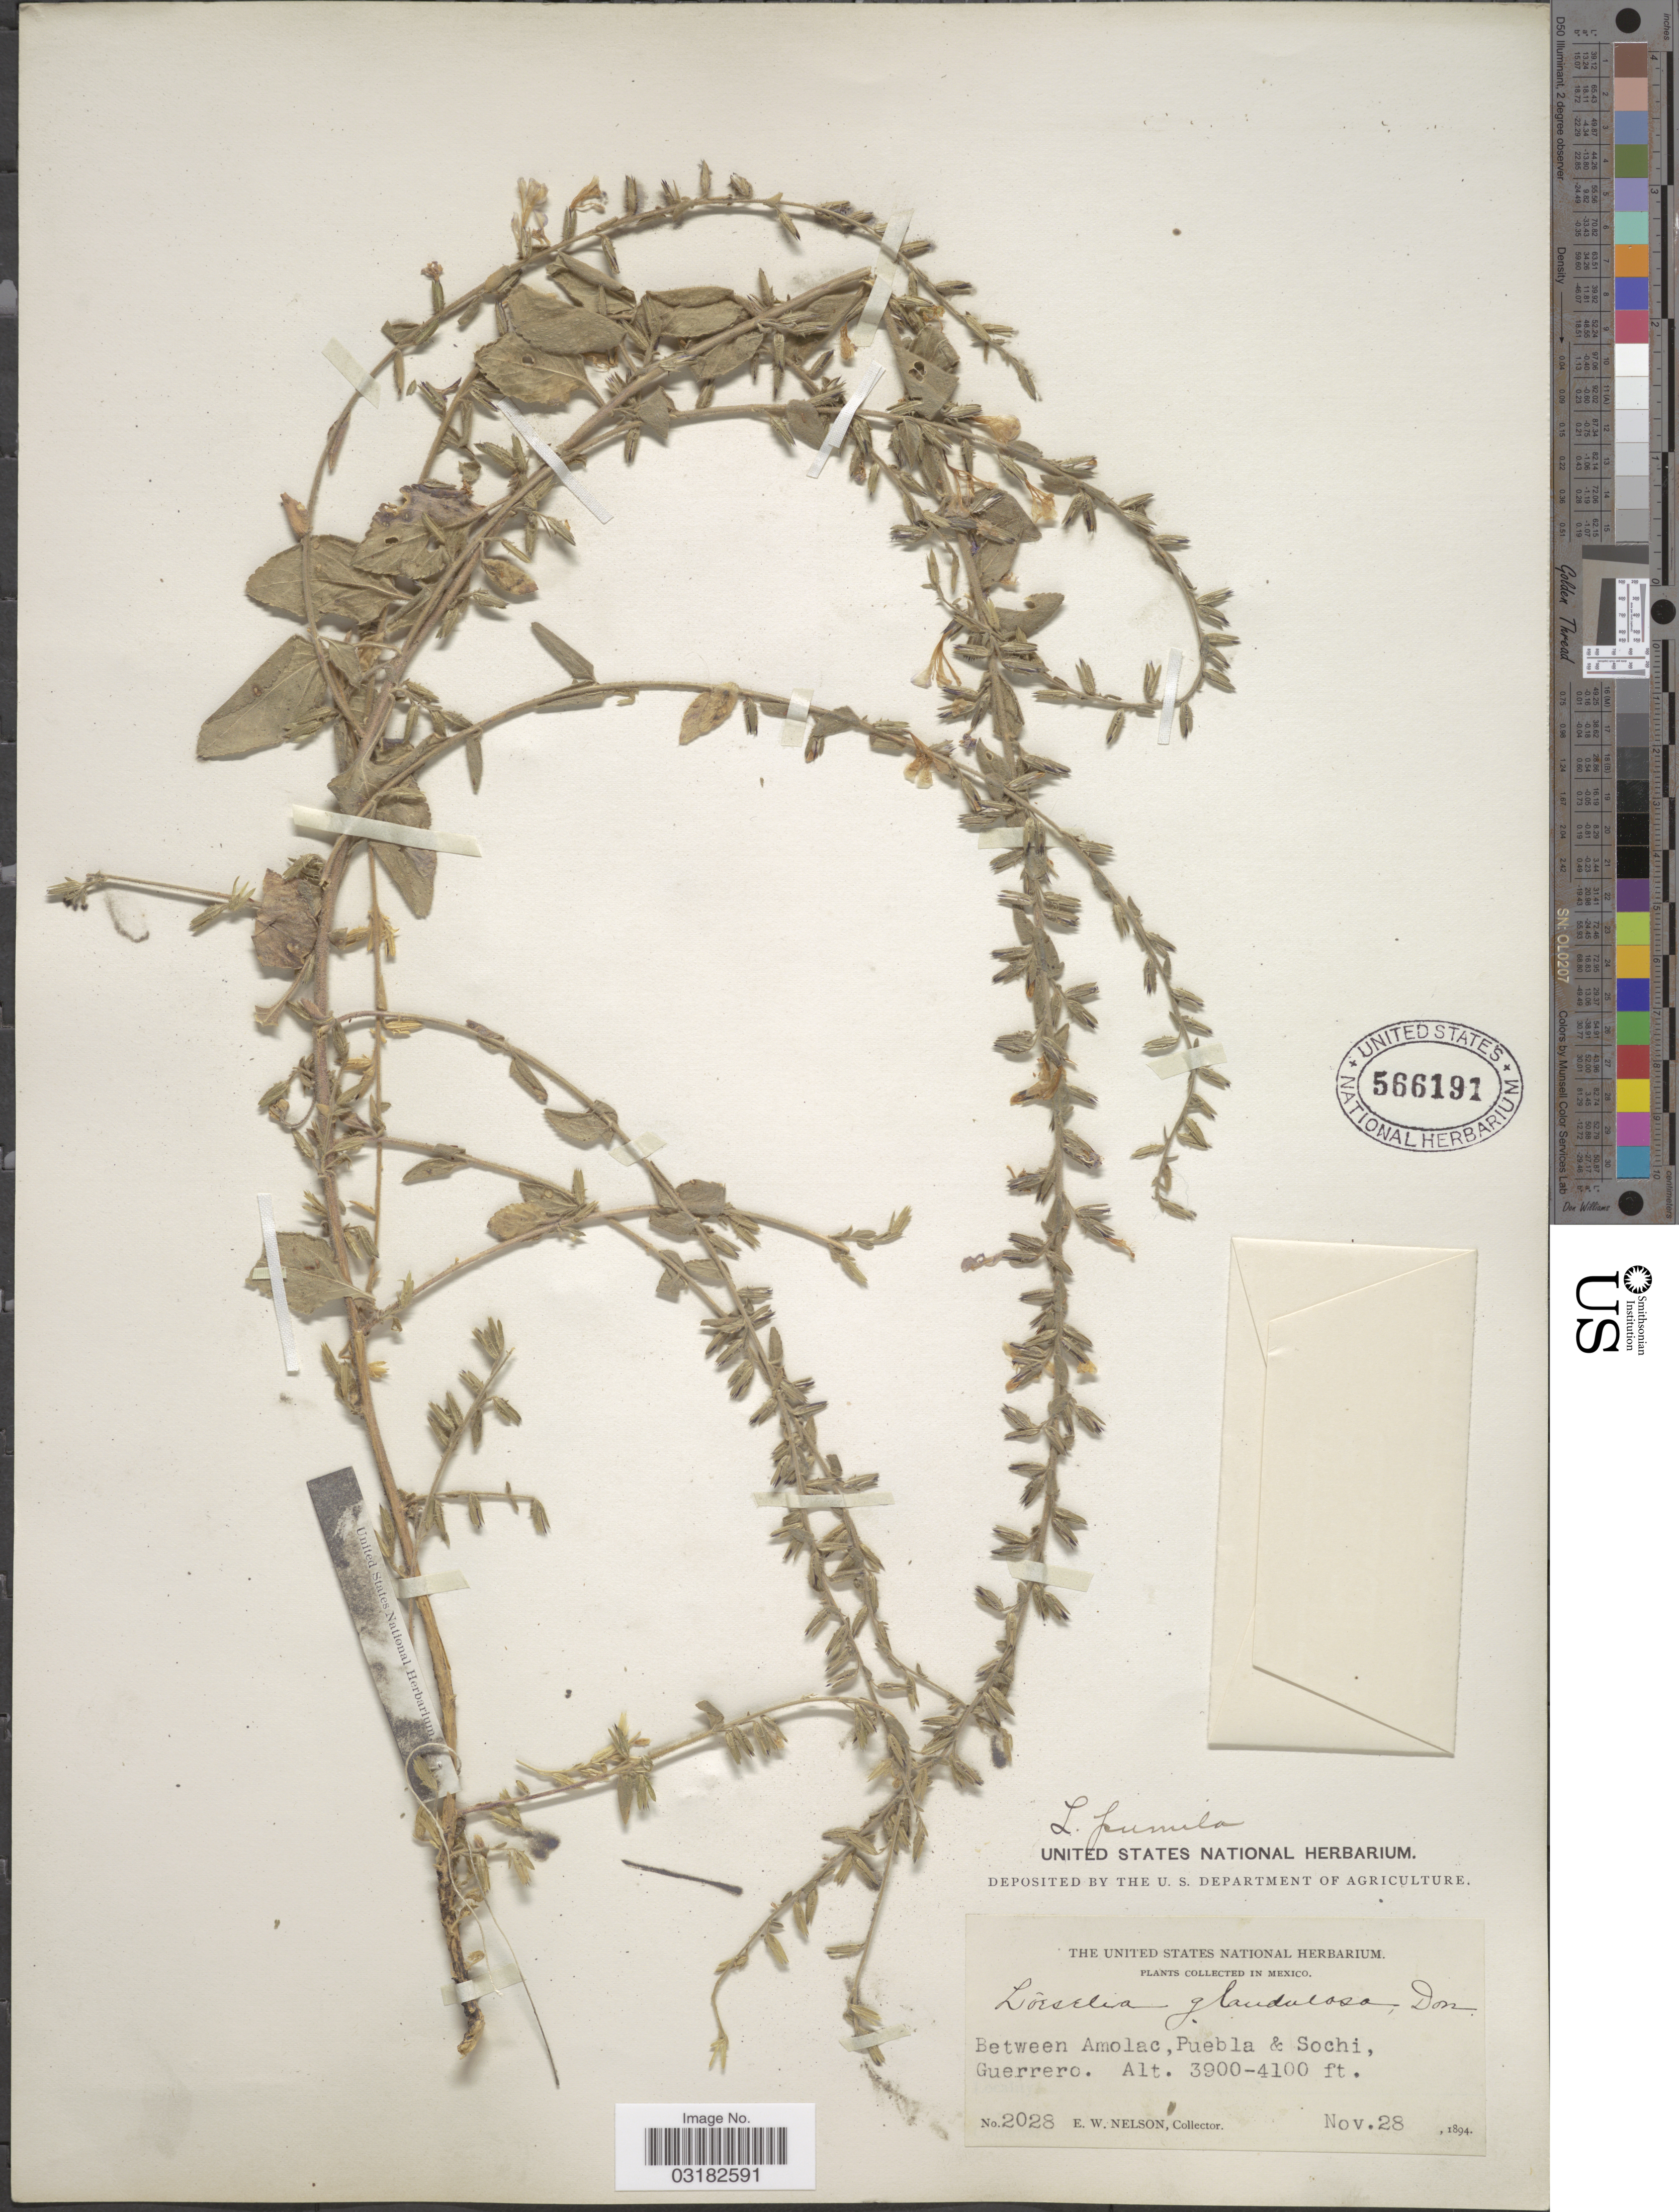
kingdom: Plantae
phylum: Tracheophyta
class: Magnoliopsida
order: Ericales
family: Polemoniaceae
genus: Loeselia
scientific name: Loeselia pumila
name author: (M. Martens & Galeotti) Walp.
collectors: E. W. Nelson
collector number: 2028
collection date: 1894-11-28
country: Mexico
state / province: Guerrero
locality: Between Amolac, Puebla & Sochi, Guerrero.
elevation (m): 1189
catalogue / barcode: US 566191